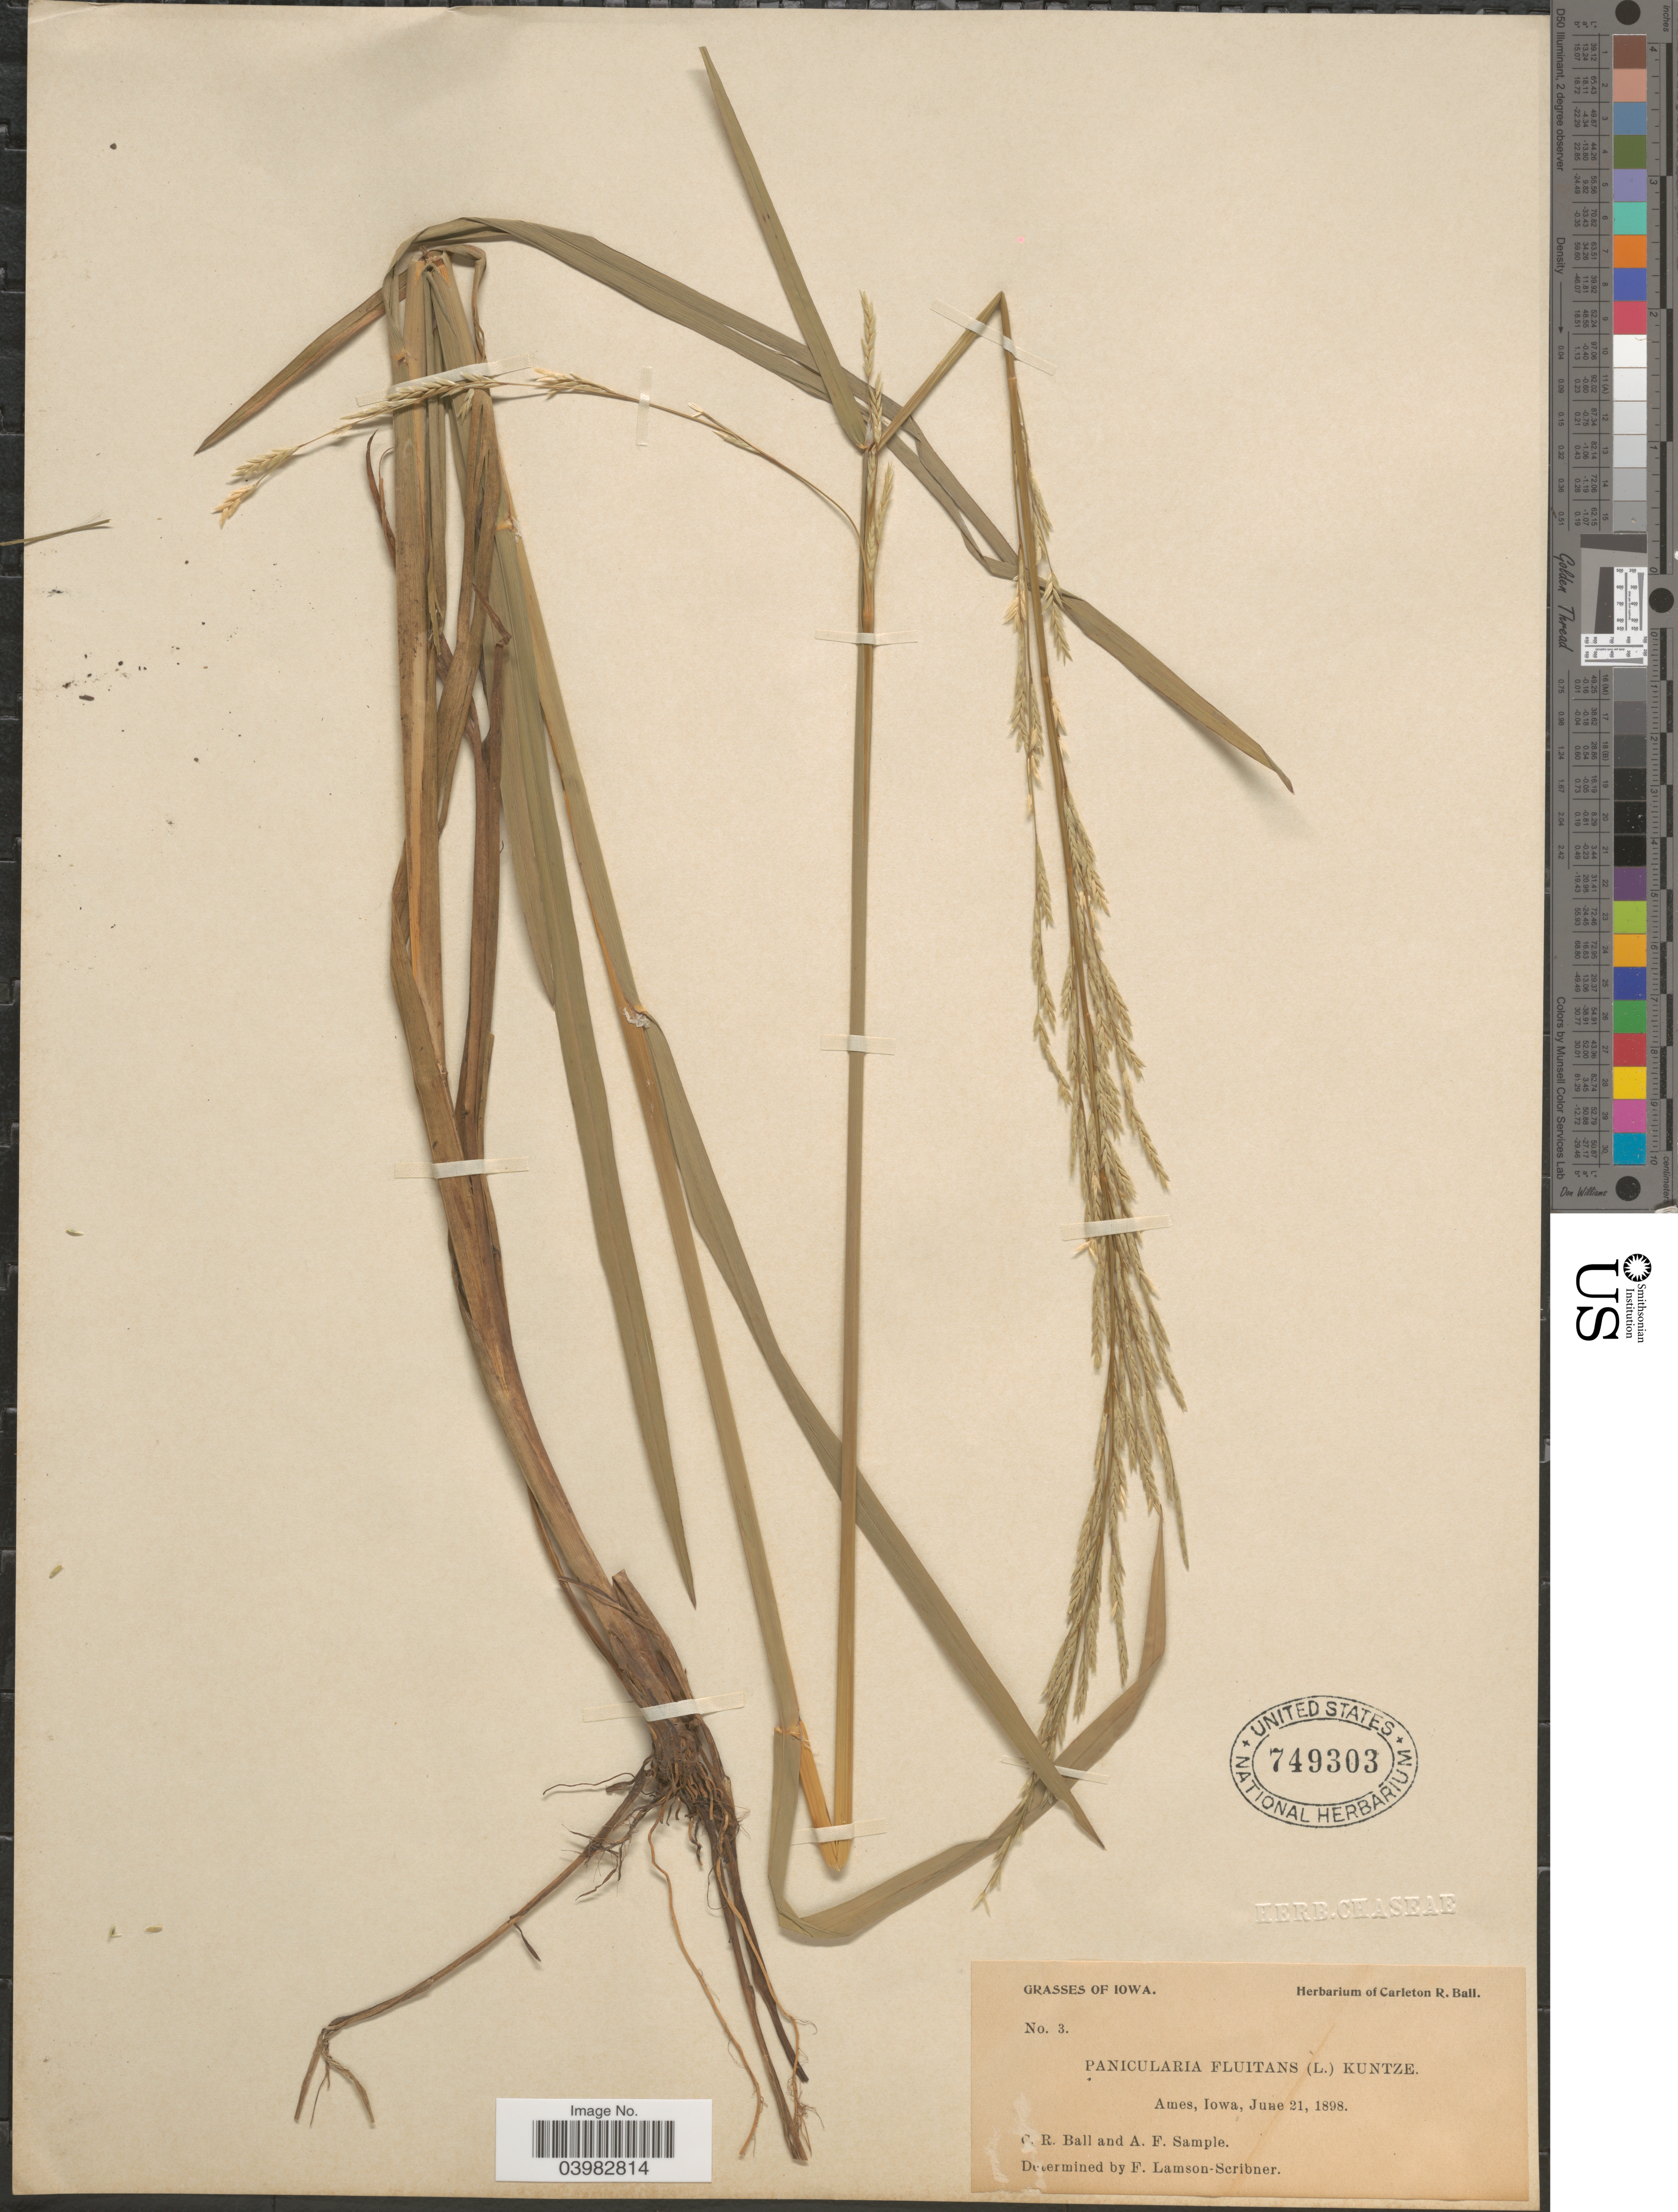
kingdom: Plantae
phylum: Tracheophyta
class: Liliopsida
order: Poales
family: Poaceae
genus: Glyceria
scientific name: Glyceria borealis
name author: (Nash) Batchelder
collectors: C. R. Ball & A. Sample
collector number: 3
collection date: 1898-06-21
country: United States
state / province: Iowa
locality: Ames.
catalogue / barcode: US 749303